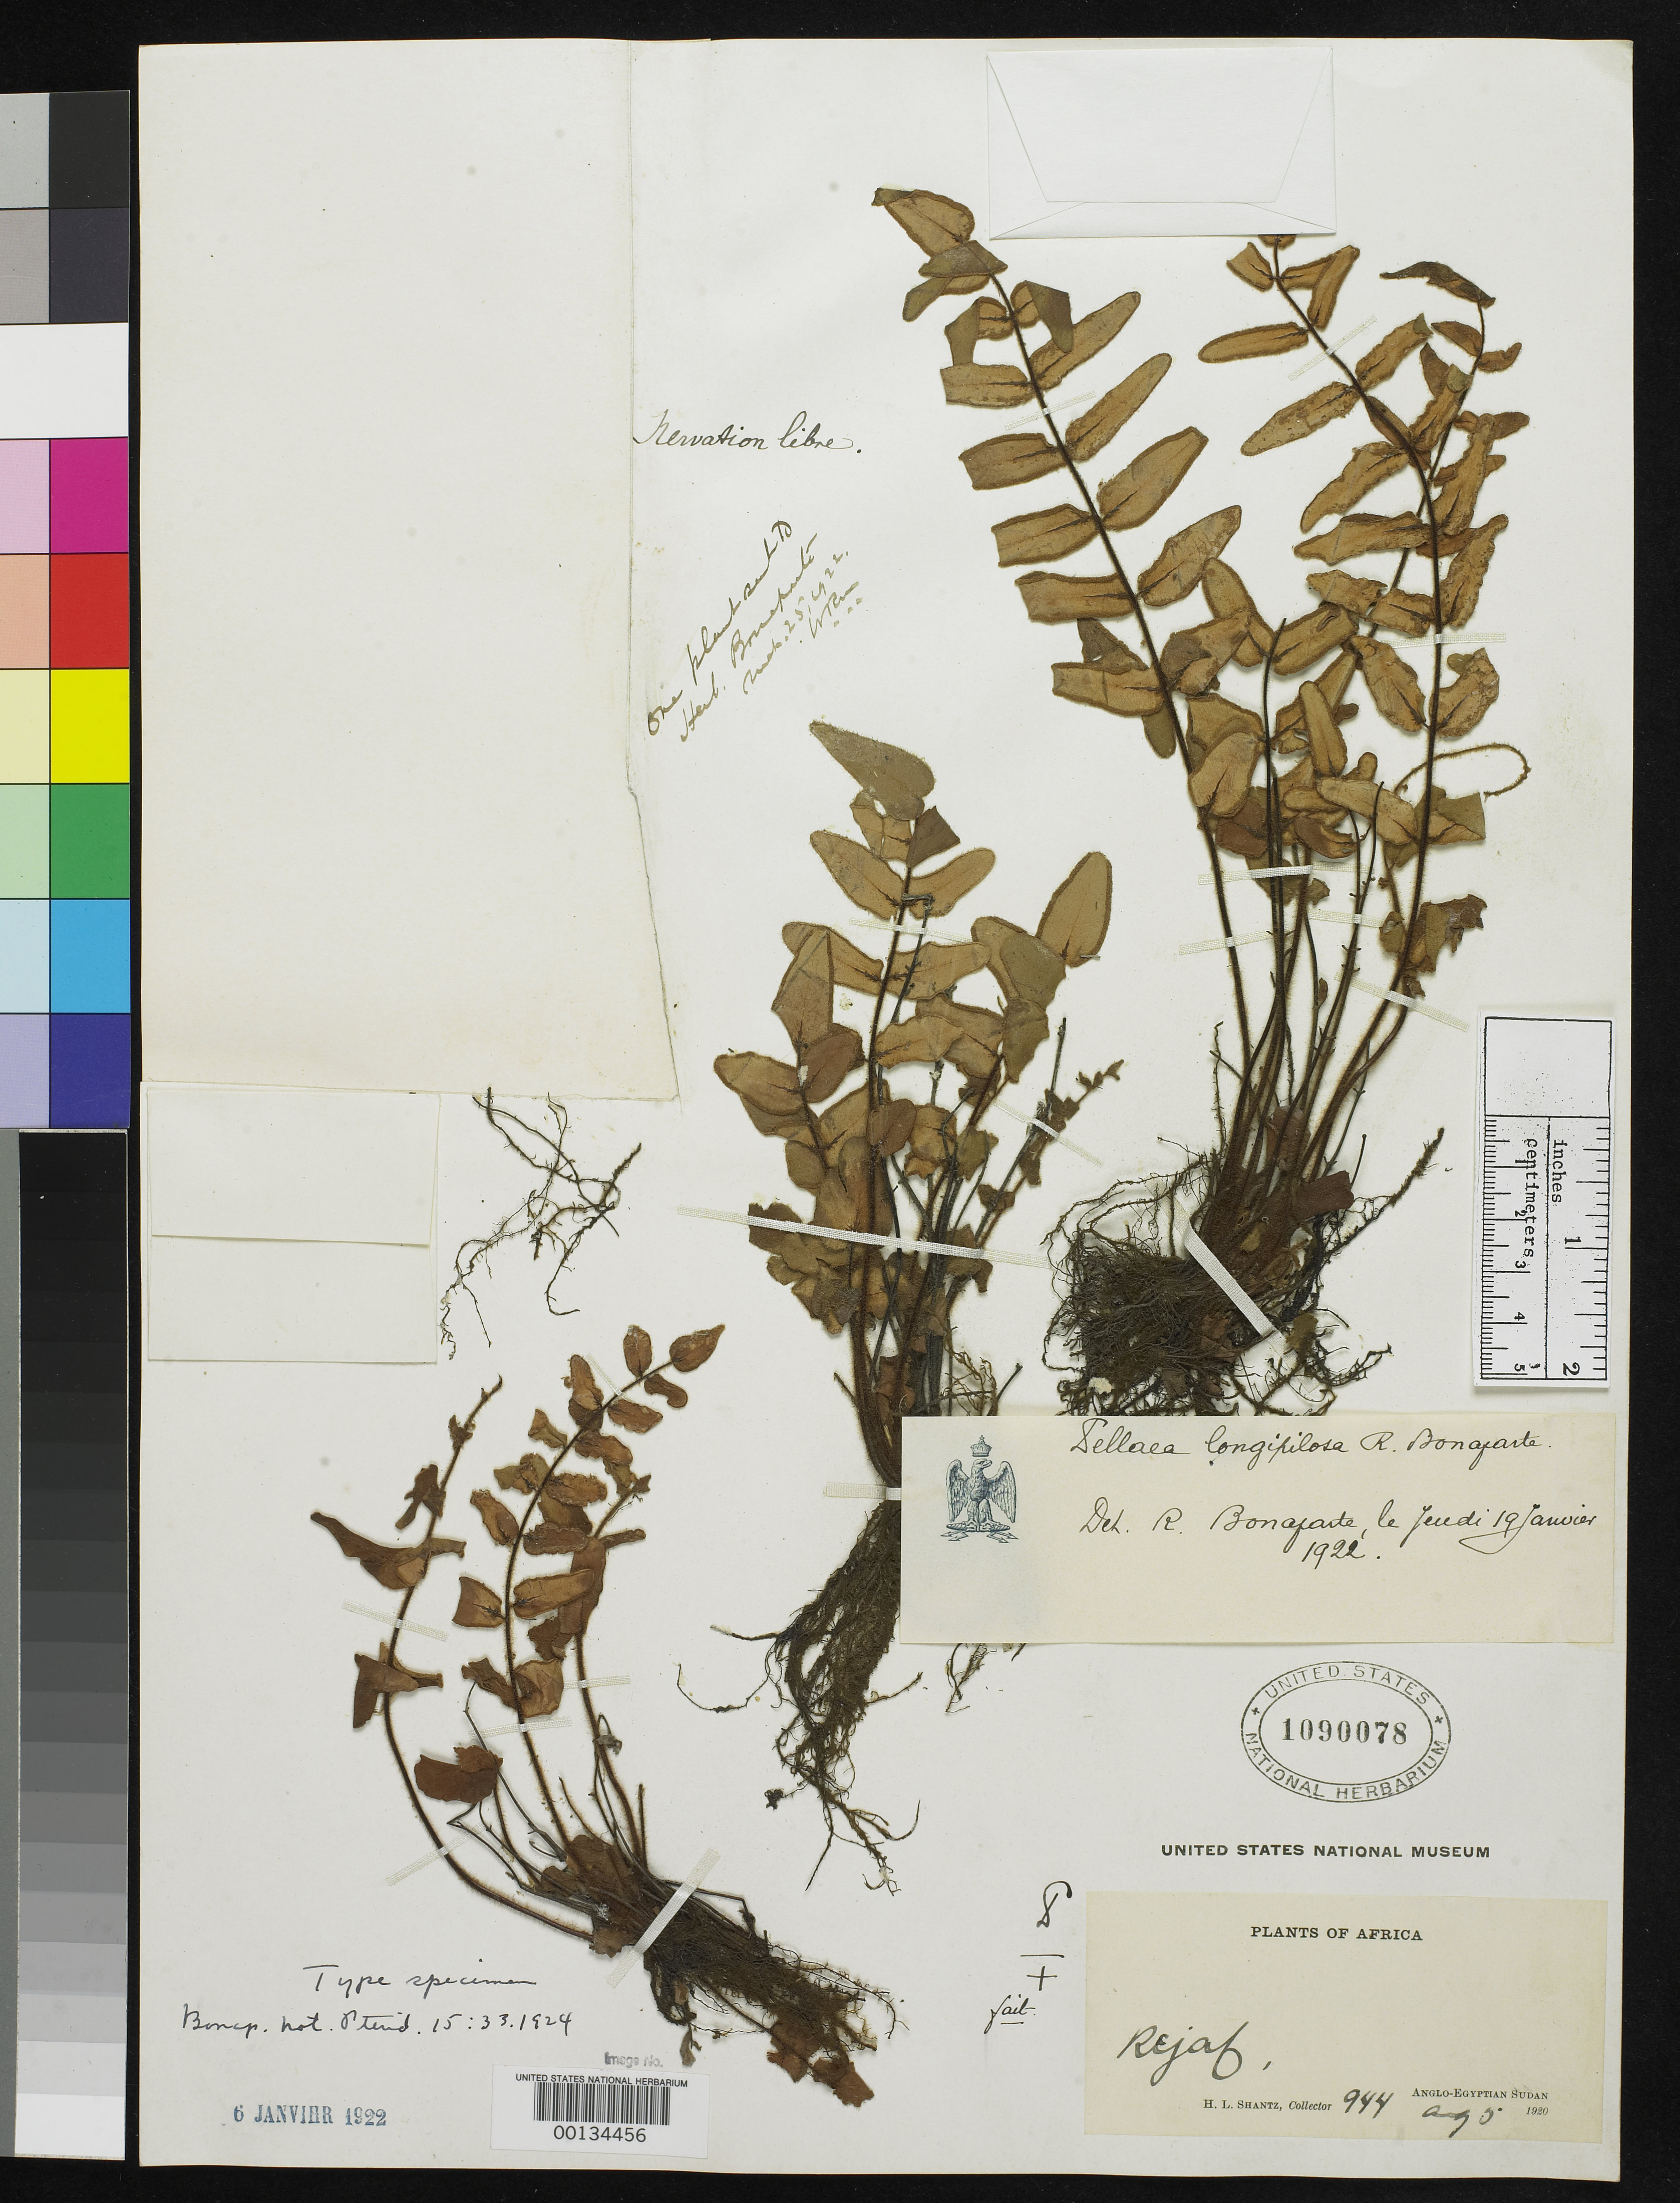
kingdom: Plantae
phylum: Tracheophyta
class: Polypodiopsida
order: Polypodiales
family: Pteridaceae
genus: Pellaea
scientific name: Pellaea longipilosa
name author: Bonap.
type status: Type Collection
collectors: H. Shantz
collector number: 944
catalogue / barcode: US 1090078